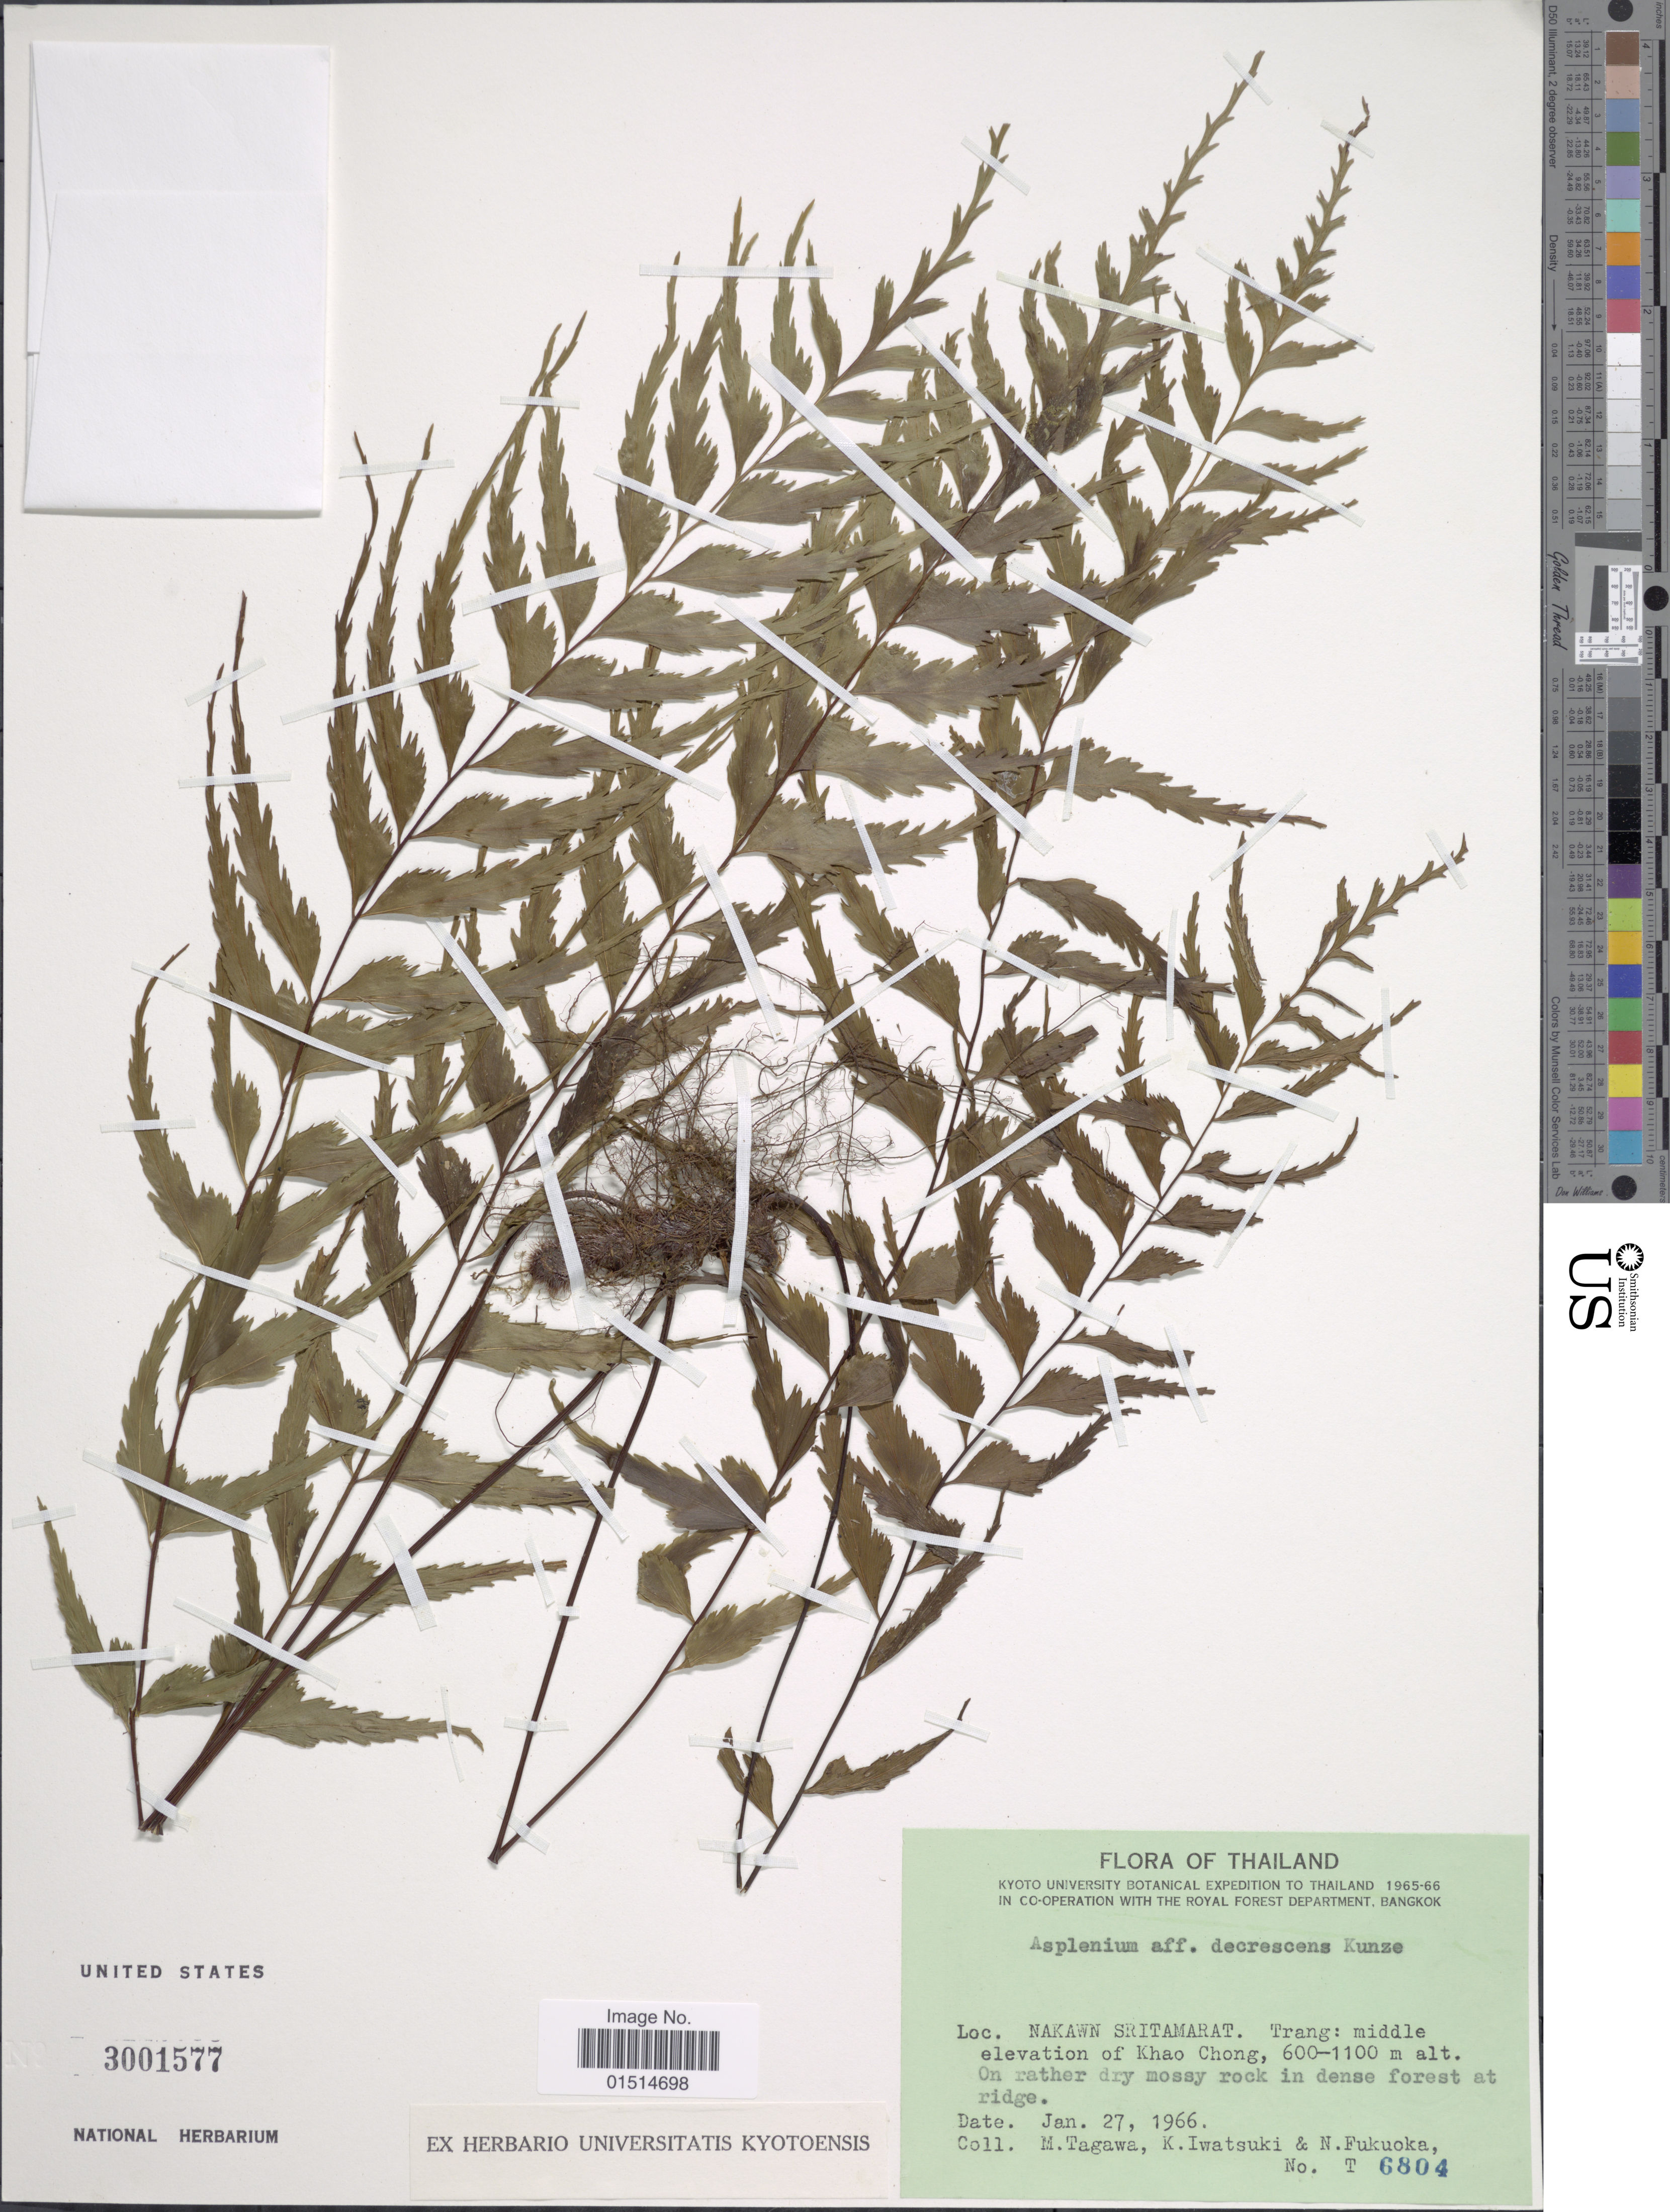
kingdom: Plantae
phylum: Tracheophyta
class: Polypodiopsida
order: Polypodiales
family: Aspleniaceae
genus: Asplenium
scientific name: Asplenium decrescens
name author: Kunze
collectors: M. Tagawa, K. Iwatsuki & N. Fukuoka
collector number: T6804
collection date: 1966-01-27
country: Thailand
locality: Nakawn Sritamarat. Trang: middle elevation of Khao Chong, on rather dry mossy rock in dense forest at ridge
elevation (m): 600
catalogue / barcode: US 3001577